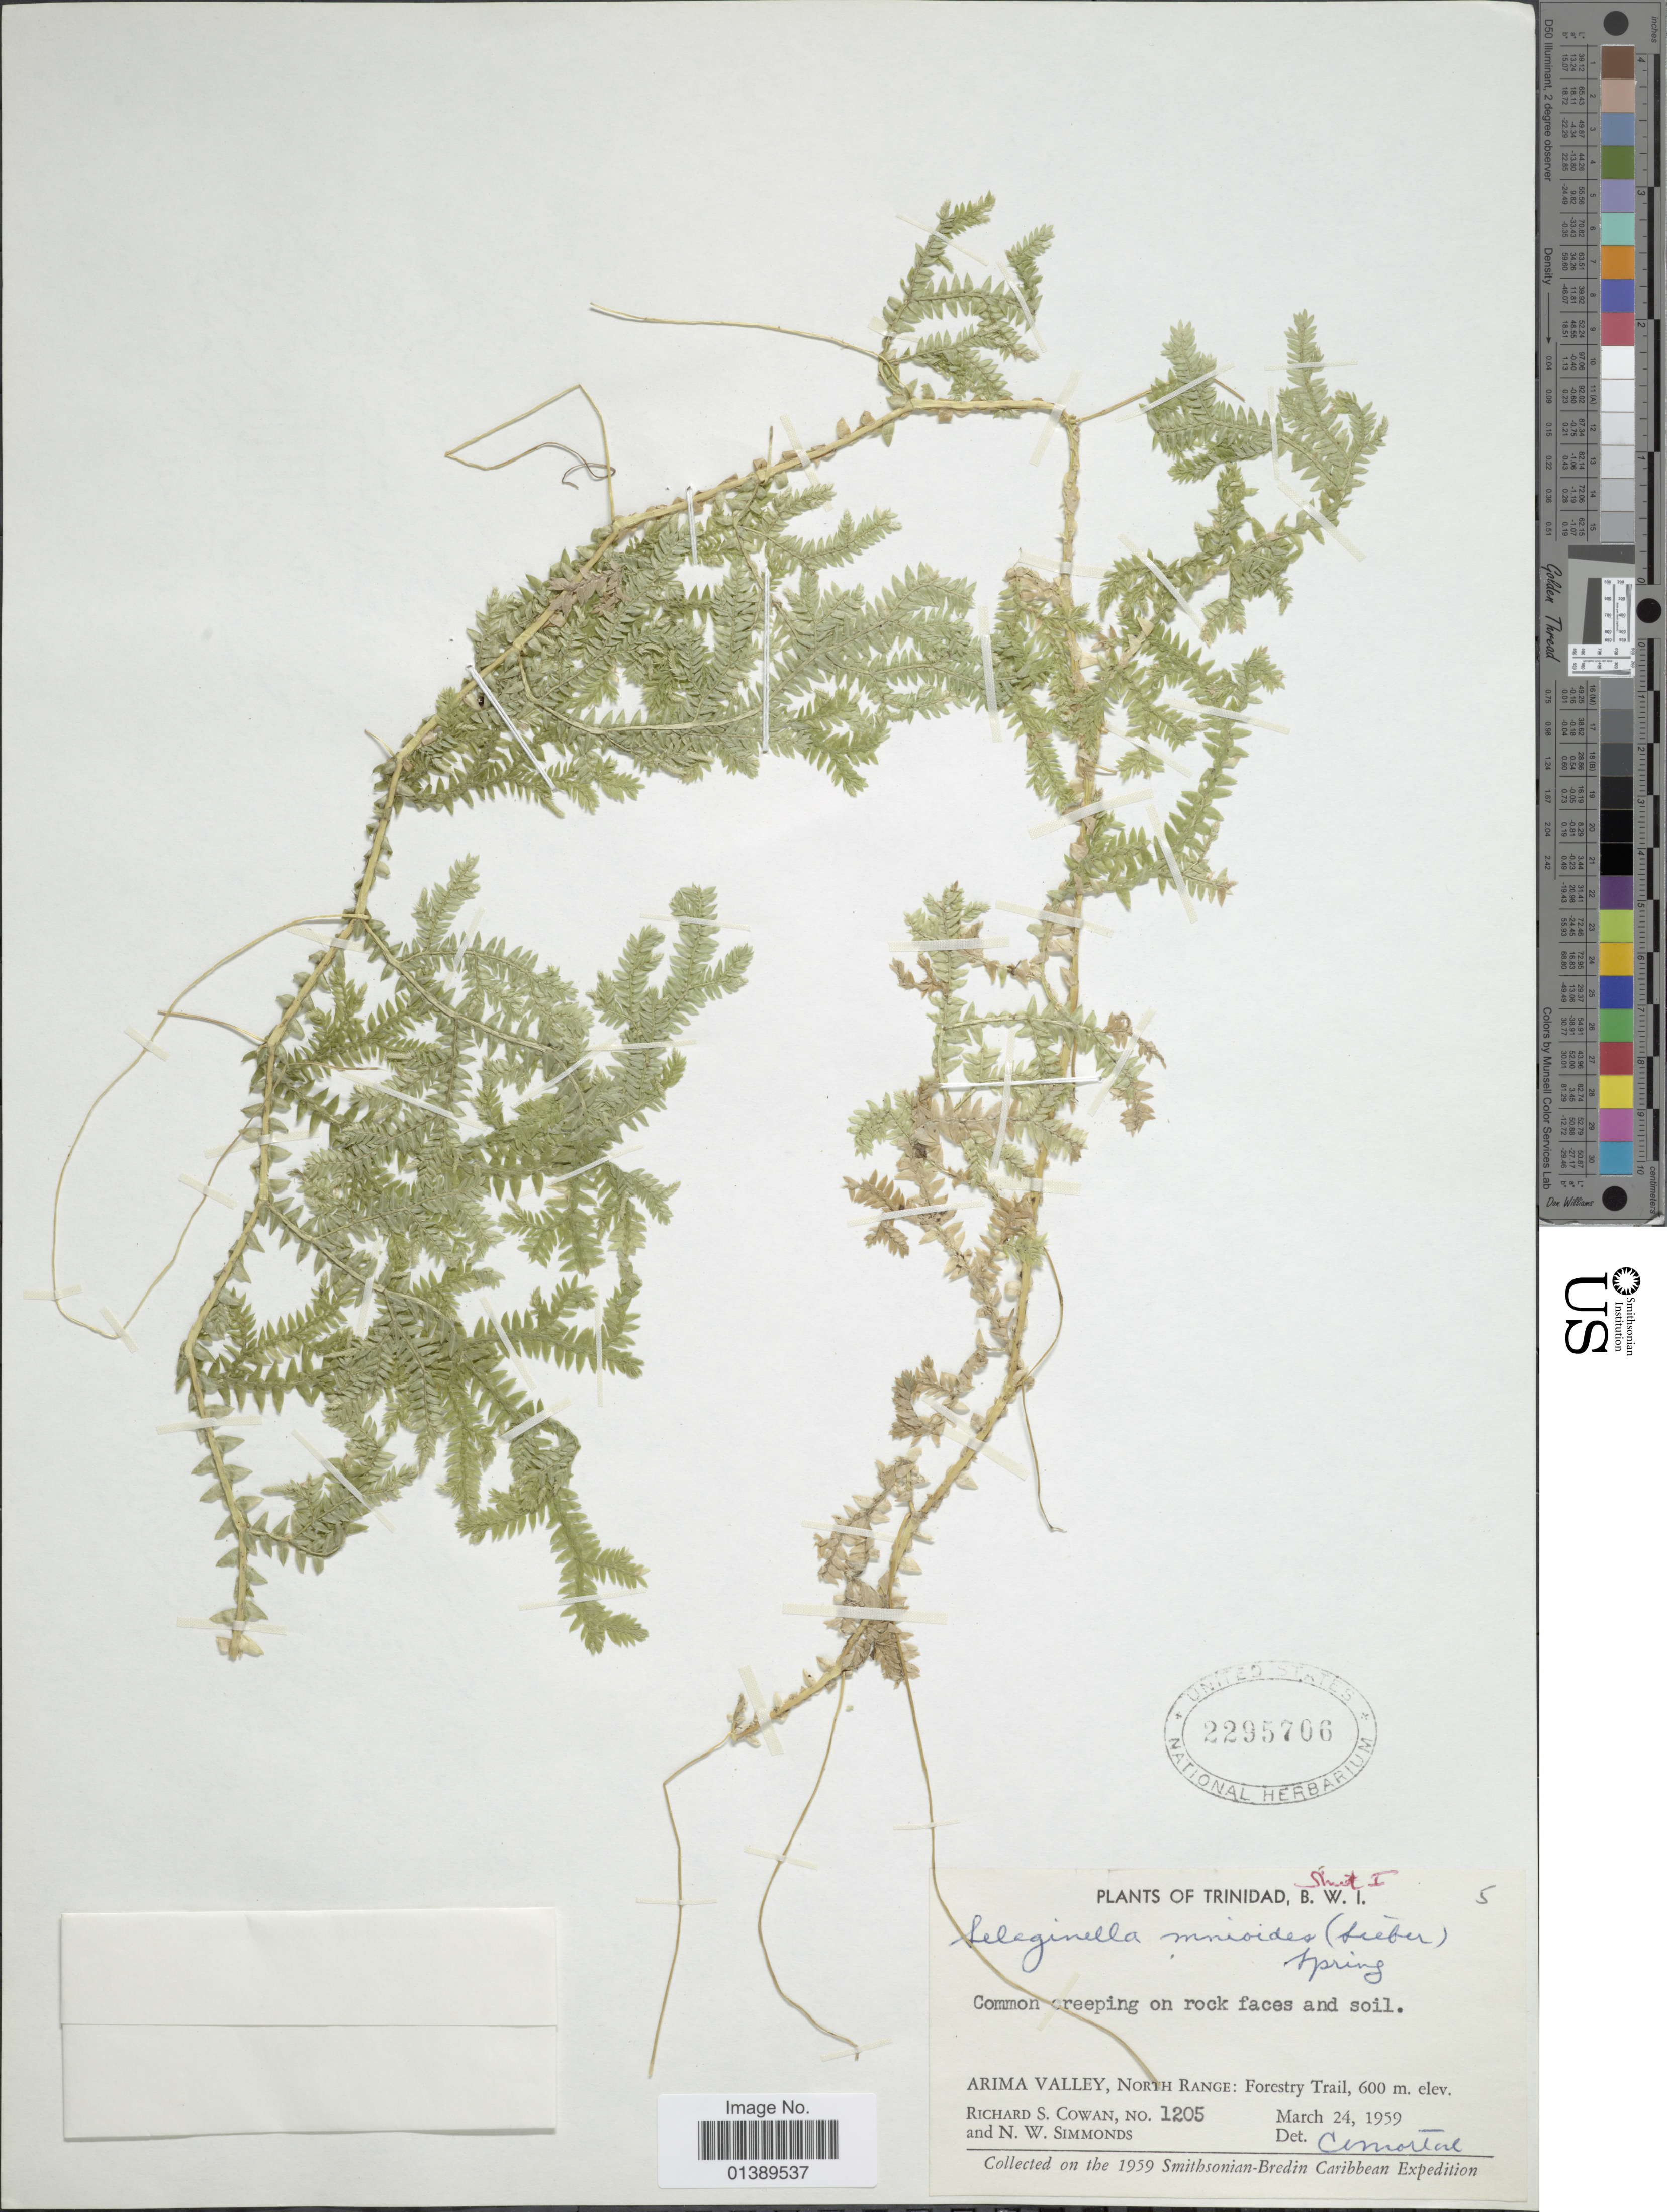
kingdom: Plantae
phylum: Tracheophyta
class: Lycopodiopsida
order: Selaginellales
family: Selaginellaceae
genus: Selaginella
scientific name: Selaginella diffusa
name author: (C. Presl) Spring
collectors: R. S. Cowan & N. W. Simmonds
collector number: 1205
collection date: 1959-03-24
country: Trinidad and Tobago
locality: Trinidad, B.W.I. Arima Valley, North Range: Forestry Trail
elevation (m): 600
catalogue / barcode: US 2295706